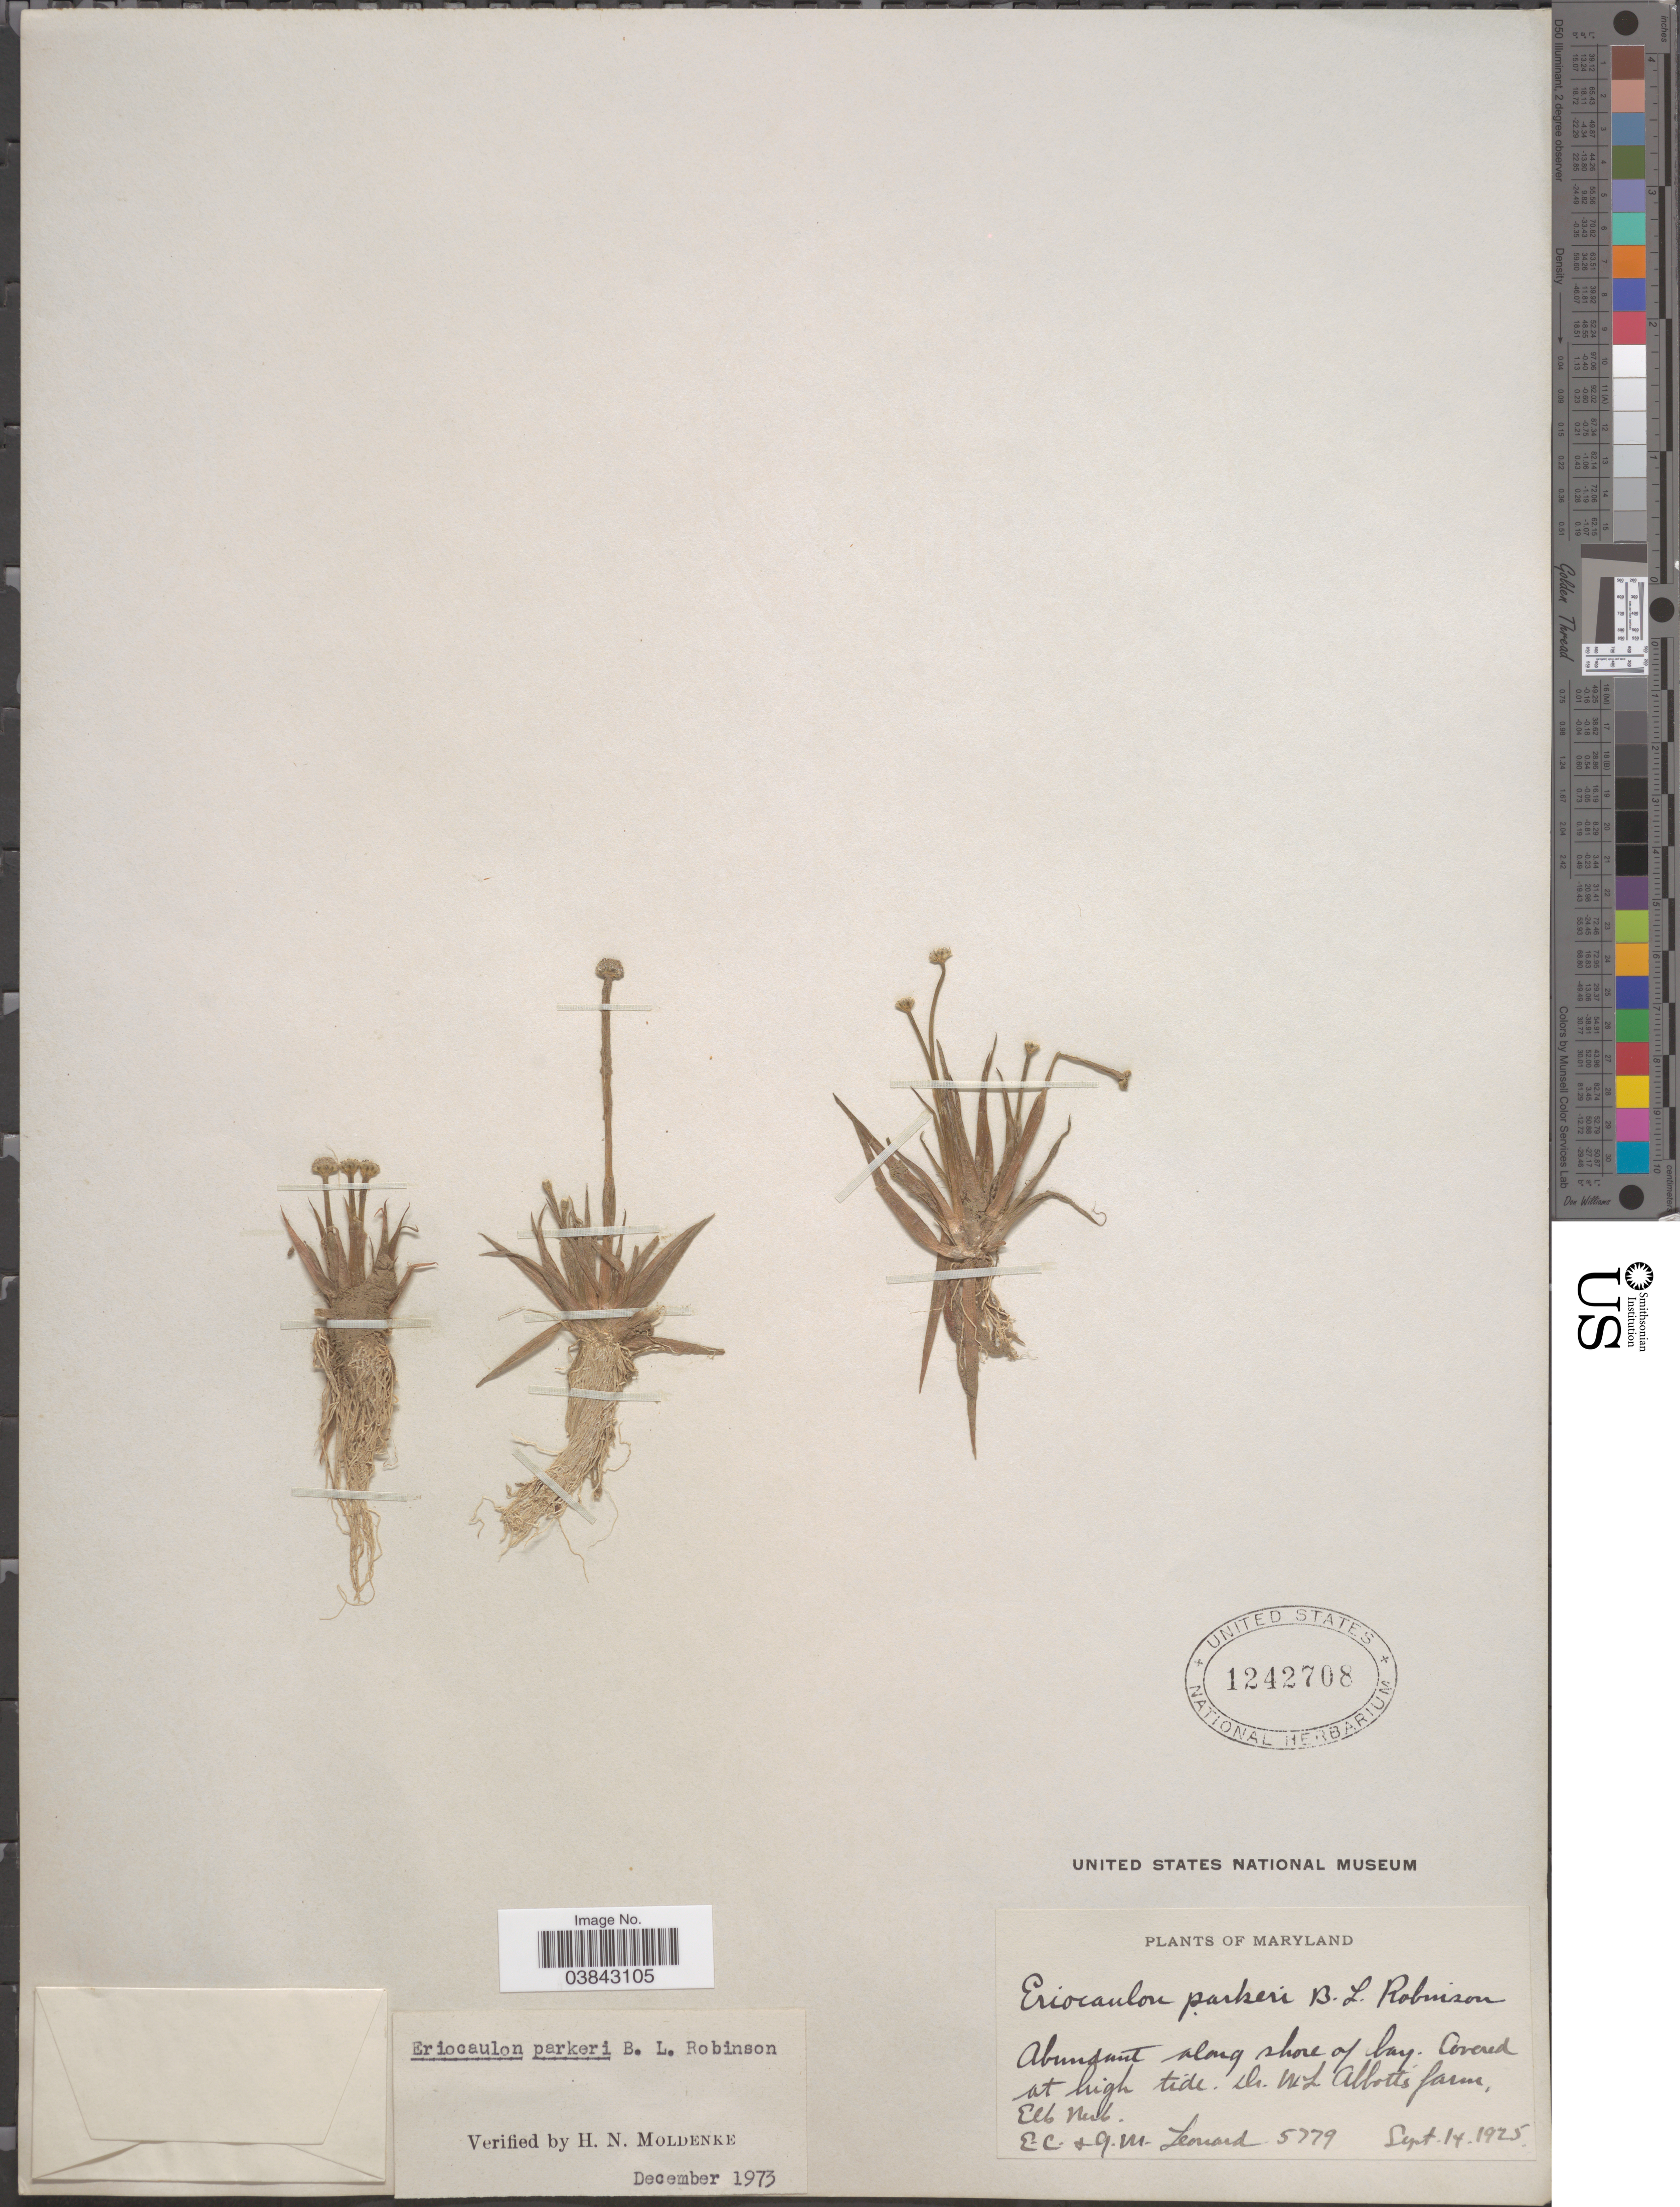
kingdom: Plantae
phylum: Tracheophyta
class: Liliopsida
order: Poales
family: Eriocaulaceae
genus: Eriocaulon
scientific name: Eriocaulon parkeri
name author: B.L. Rob.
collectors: E. C. Leonard & G. M. Leonard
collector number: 5779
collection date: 1925-09-14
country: United States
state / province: Maryland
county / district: Cecil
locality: Dr. W. L. Abbott's farm, Elk Neck.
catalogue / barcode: US 1242708